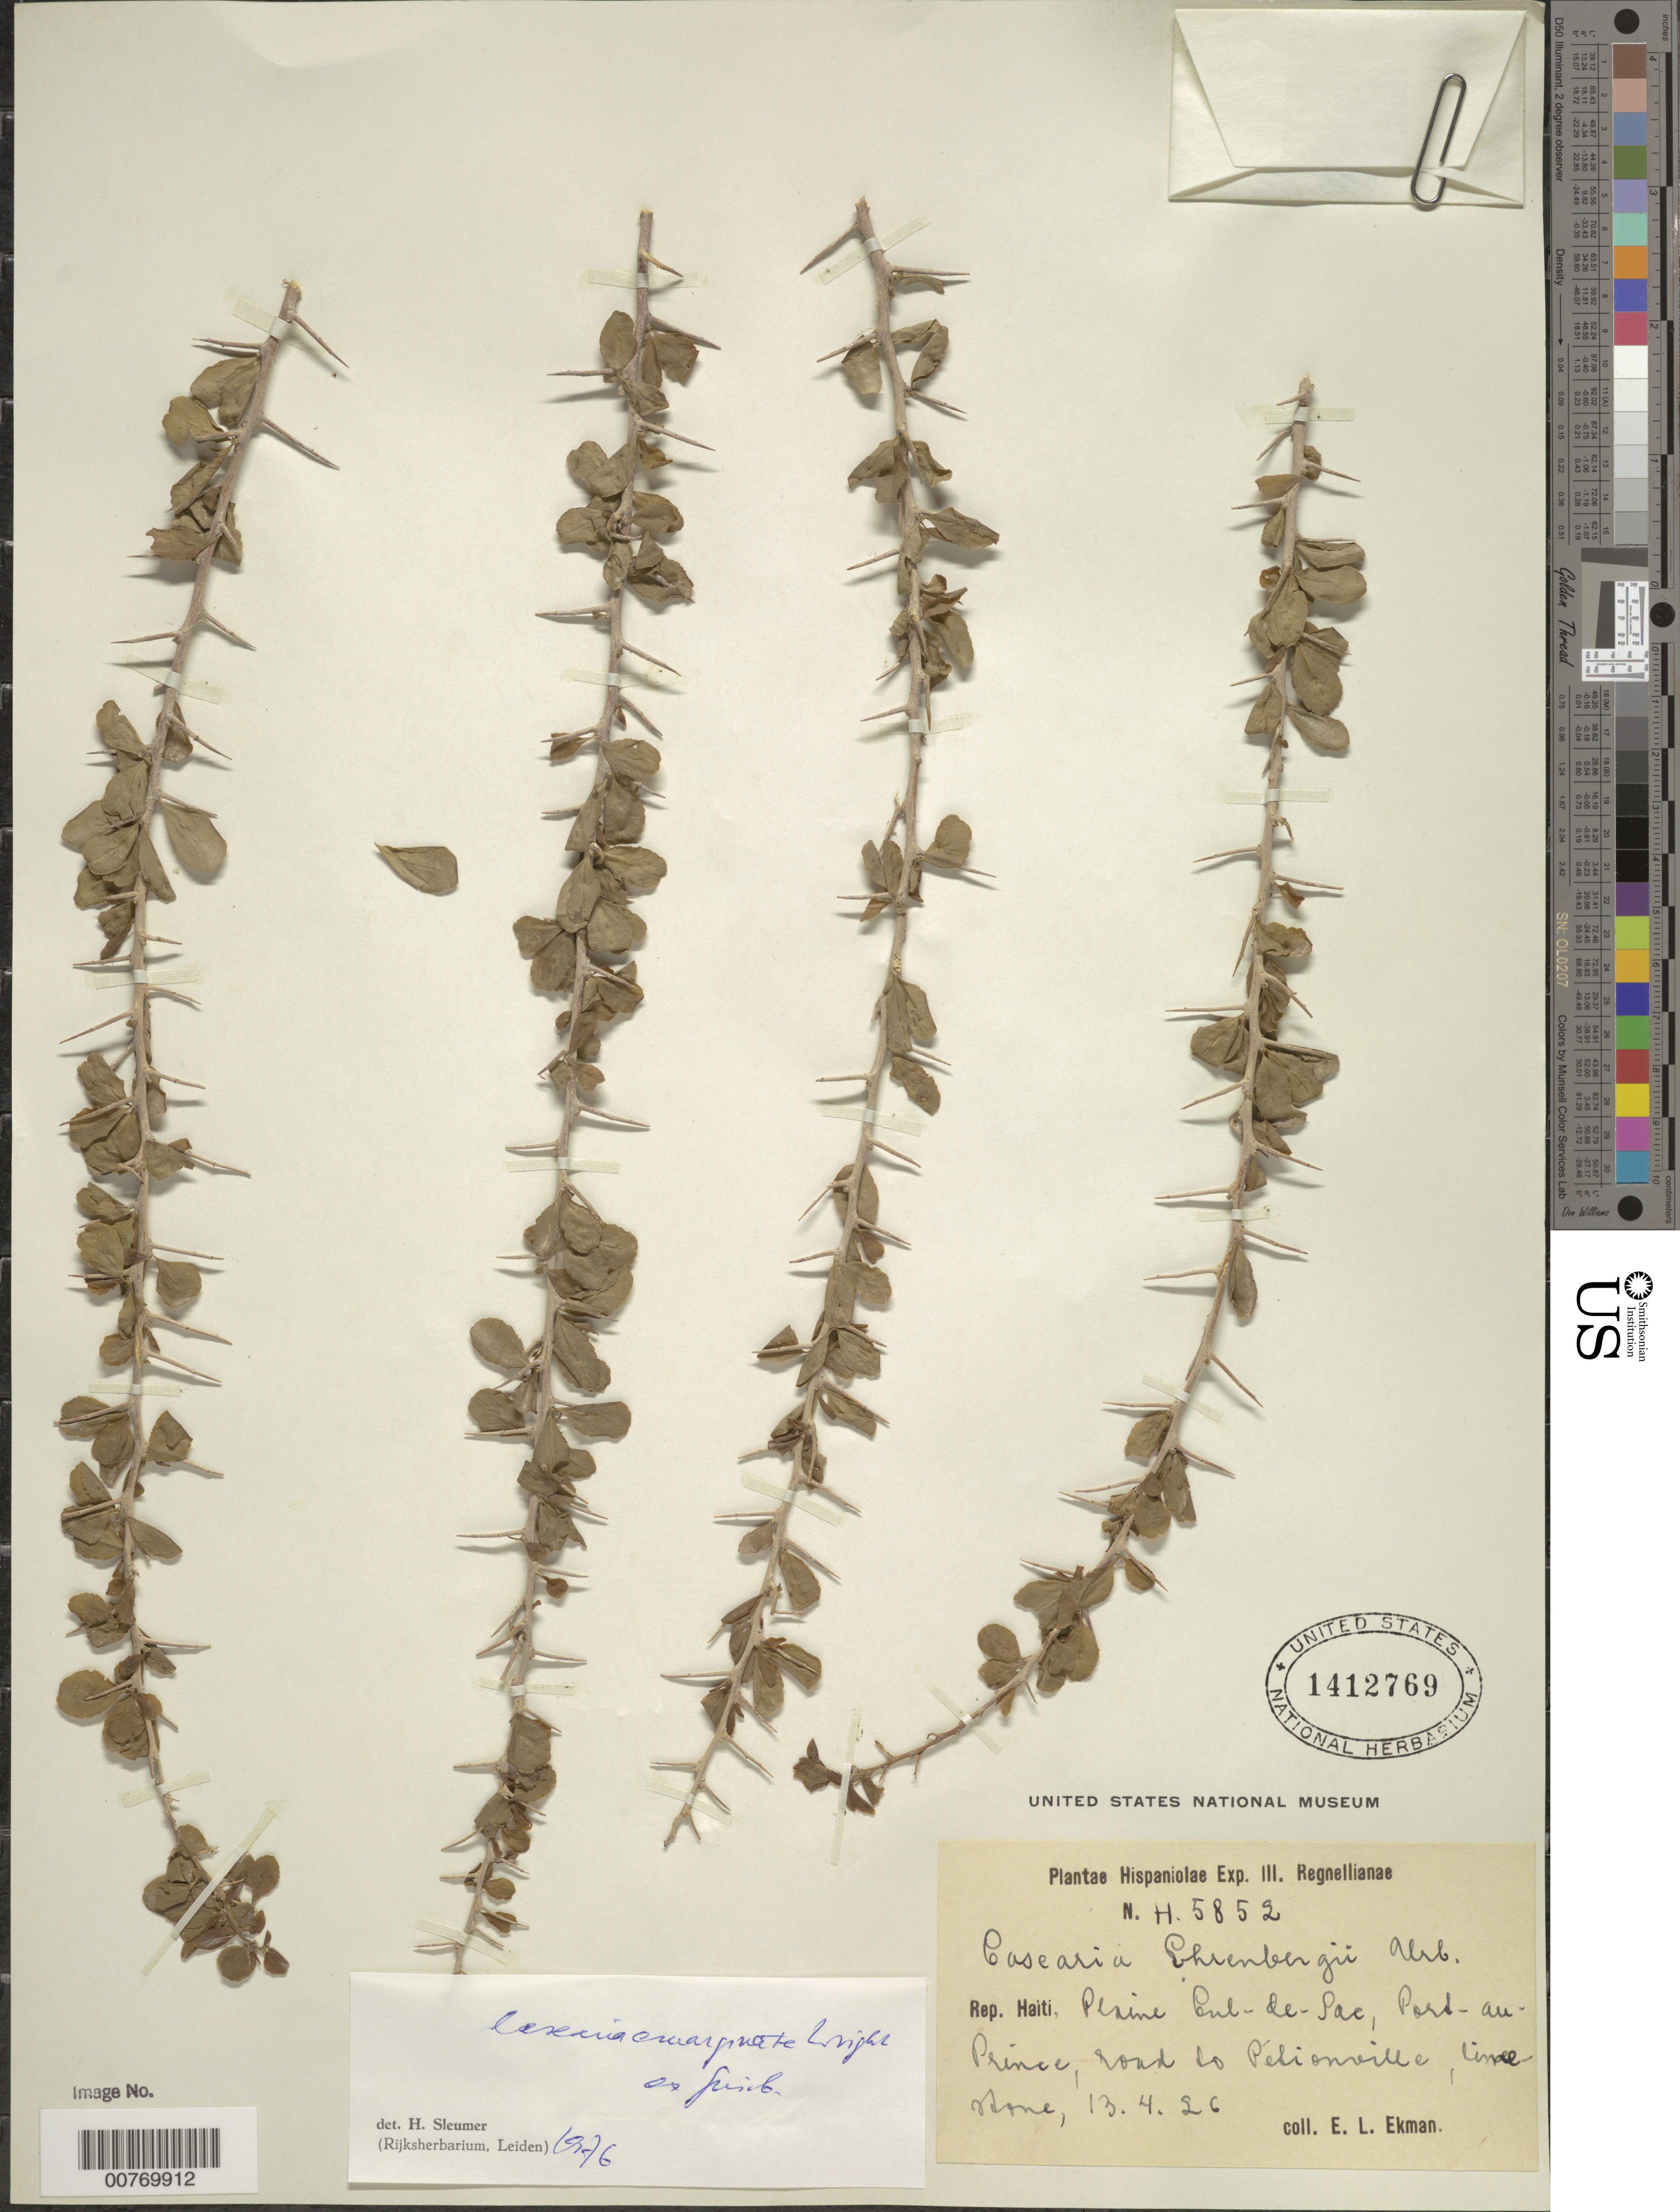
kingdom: Plantae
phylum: Tracheophyta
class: Magnoliopsida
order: Malpighiales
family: Salicaceae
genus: Casearia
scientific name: Casearia emarginata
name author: C. Wright ex Griseb.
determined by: Sleumer, H. O.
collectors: E. L. Ekman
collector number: H 5852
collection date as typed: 13 Apr 1926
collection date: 1926-04-13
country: Haiti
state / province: Ouest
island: Hispaniola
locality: Plaine Cul-de-Sac, Port-au-Prince, road to Pétionville.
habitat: Limestone.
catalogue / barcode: US 1412769